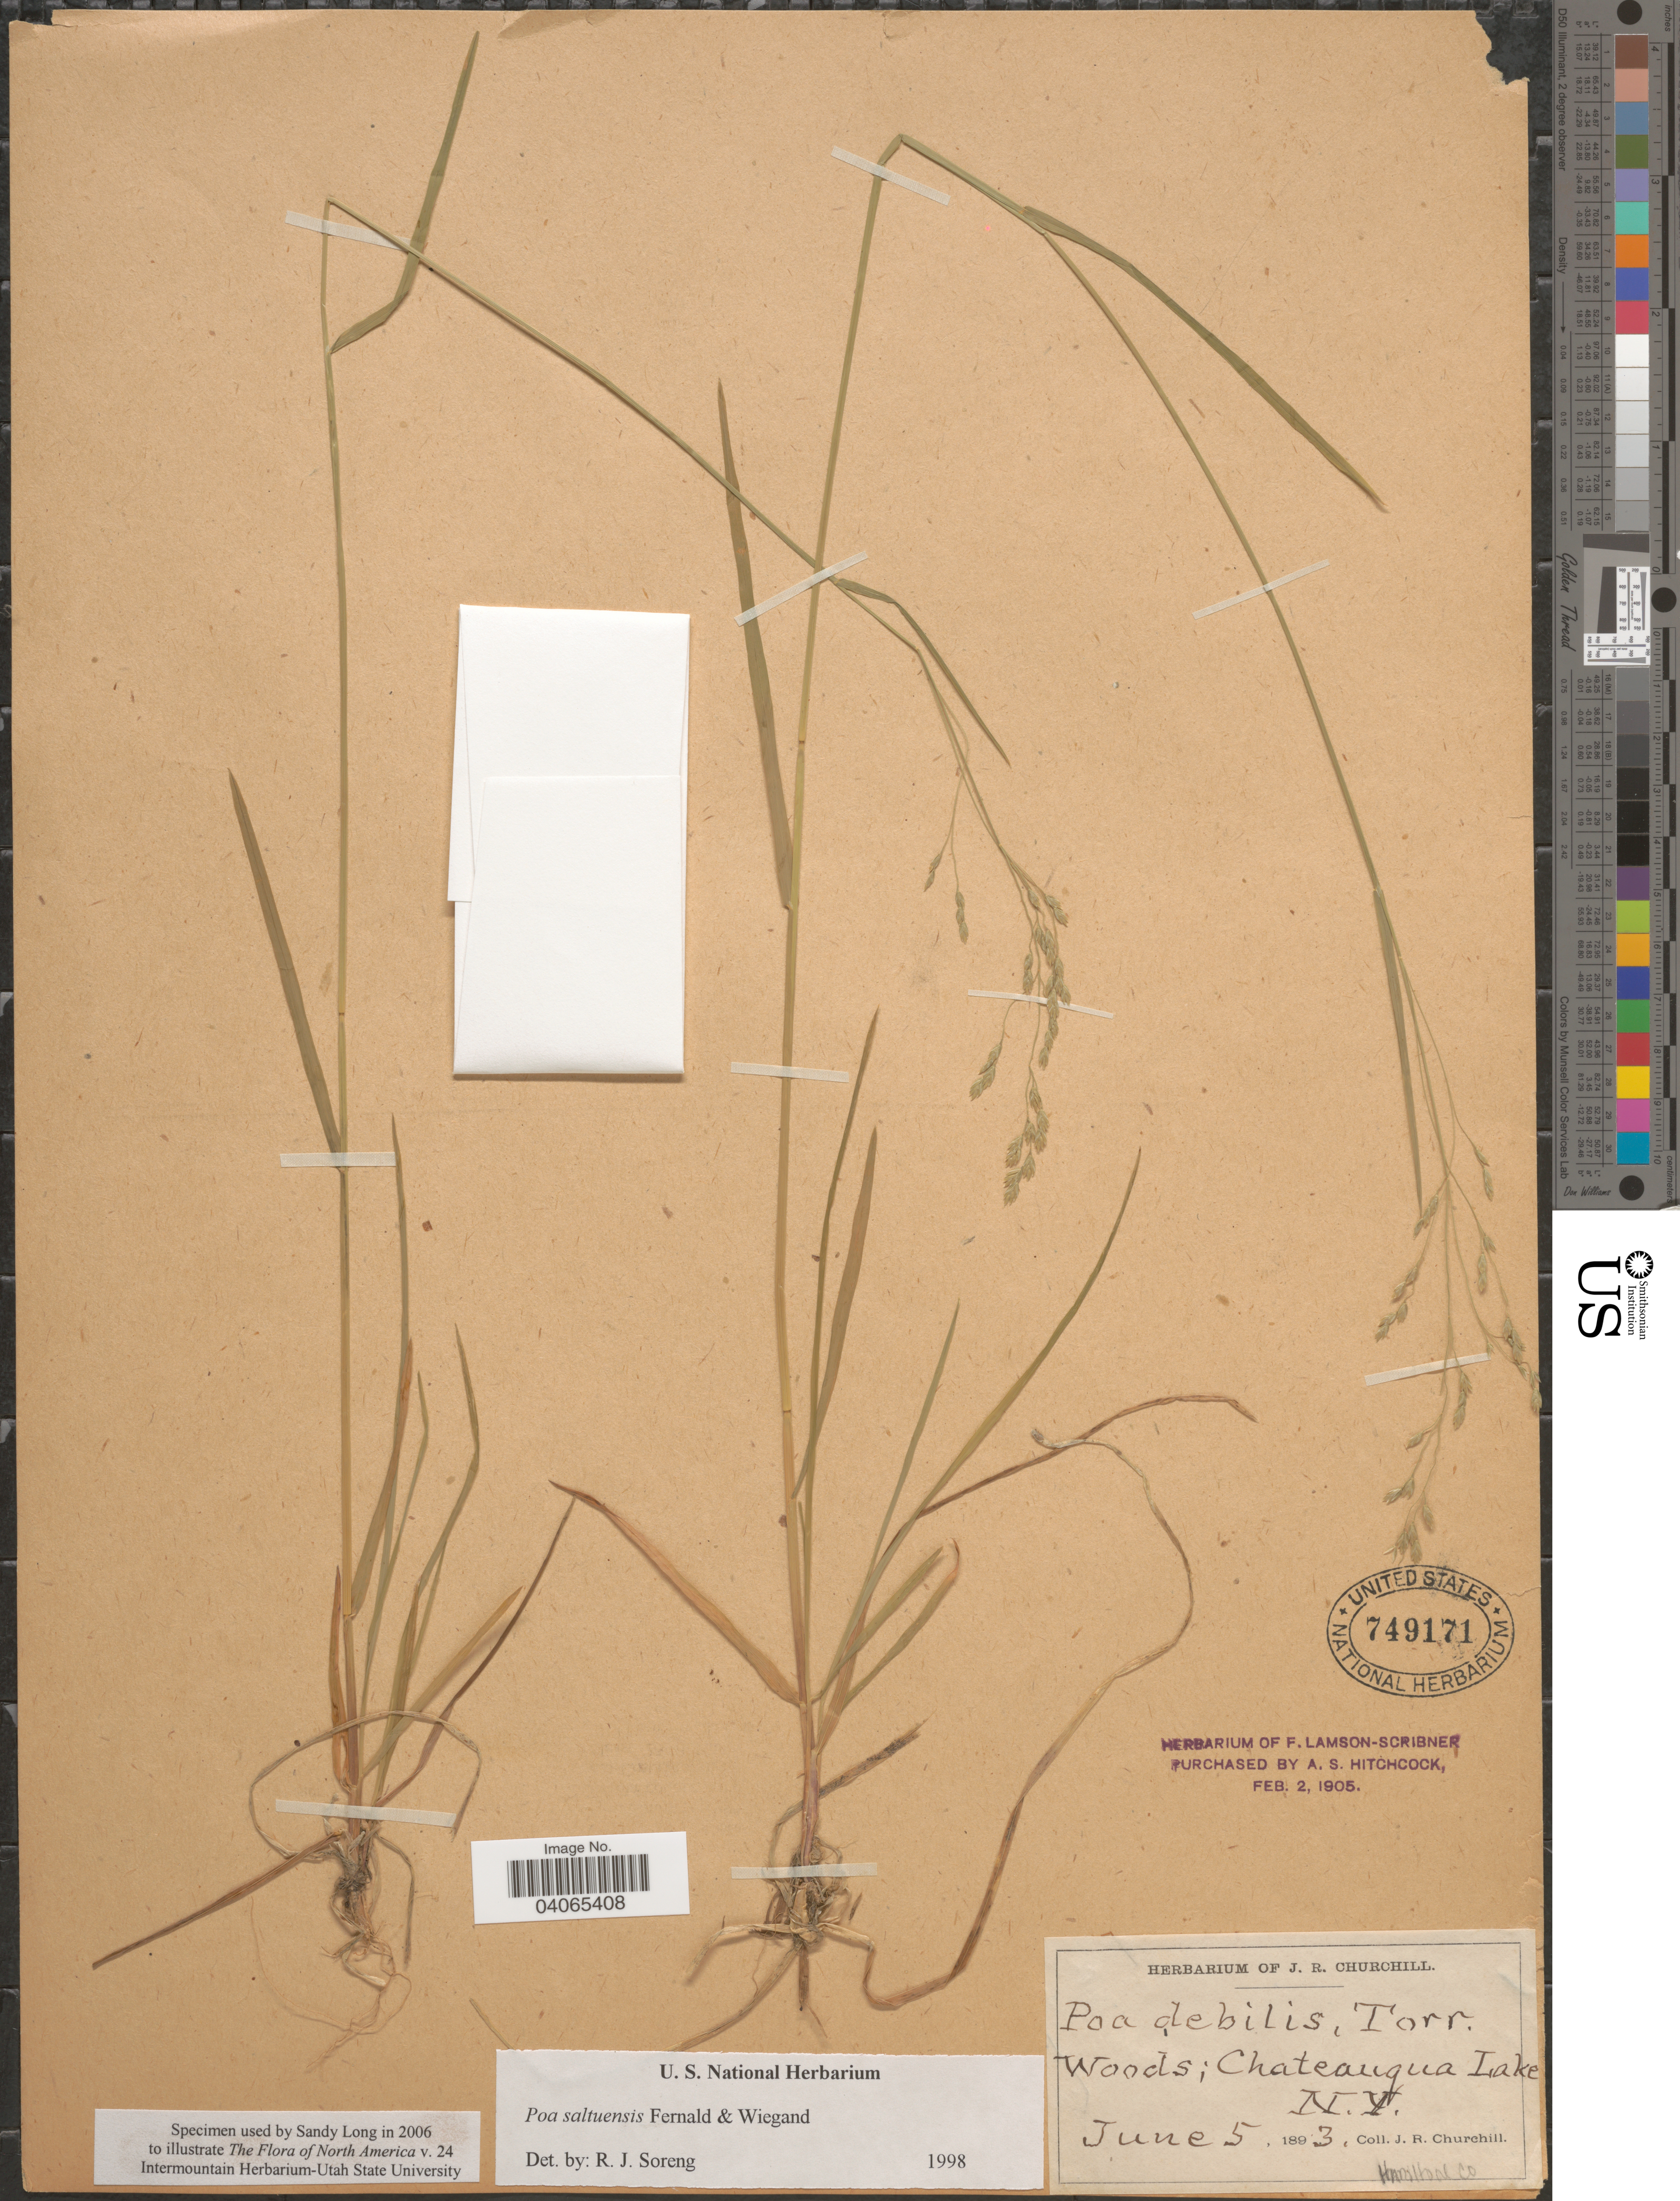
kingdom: Plantae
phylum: Tracheophyta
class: Liliopsida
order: Poales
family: Poaceae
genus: Poa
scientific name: Poa saltuensis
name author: Fernald & Wiegand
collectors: J. Churchill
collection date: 1893-06-05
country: United States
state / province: New York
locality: Woods; Chateaugua Lake. Hamilton Co.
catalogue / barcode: US 749171